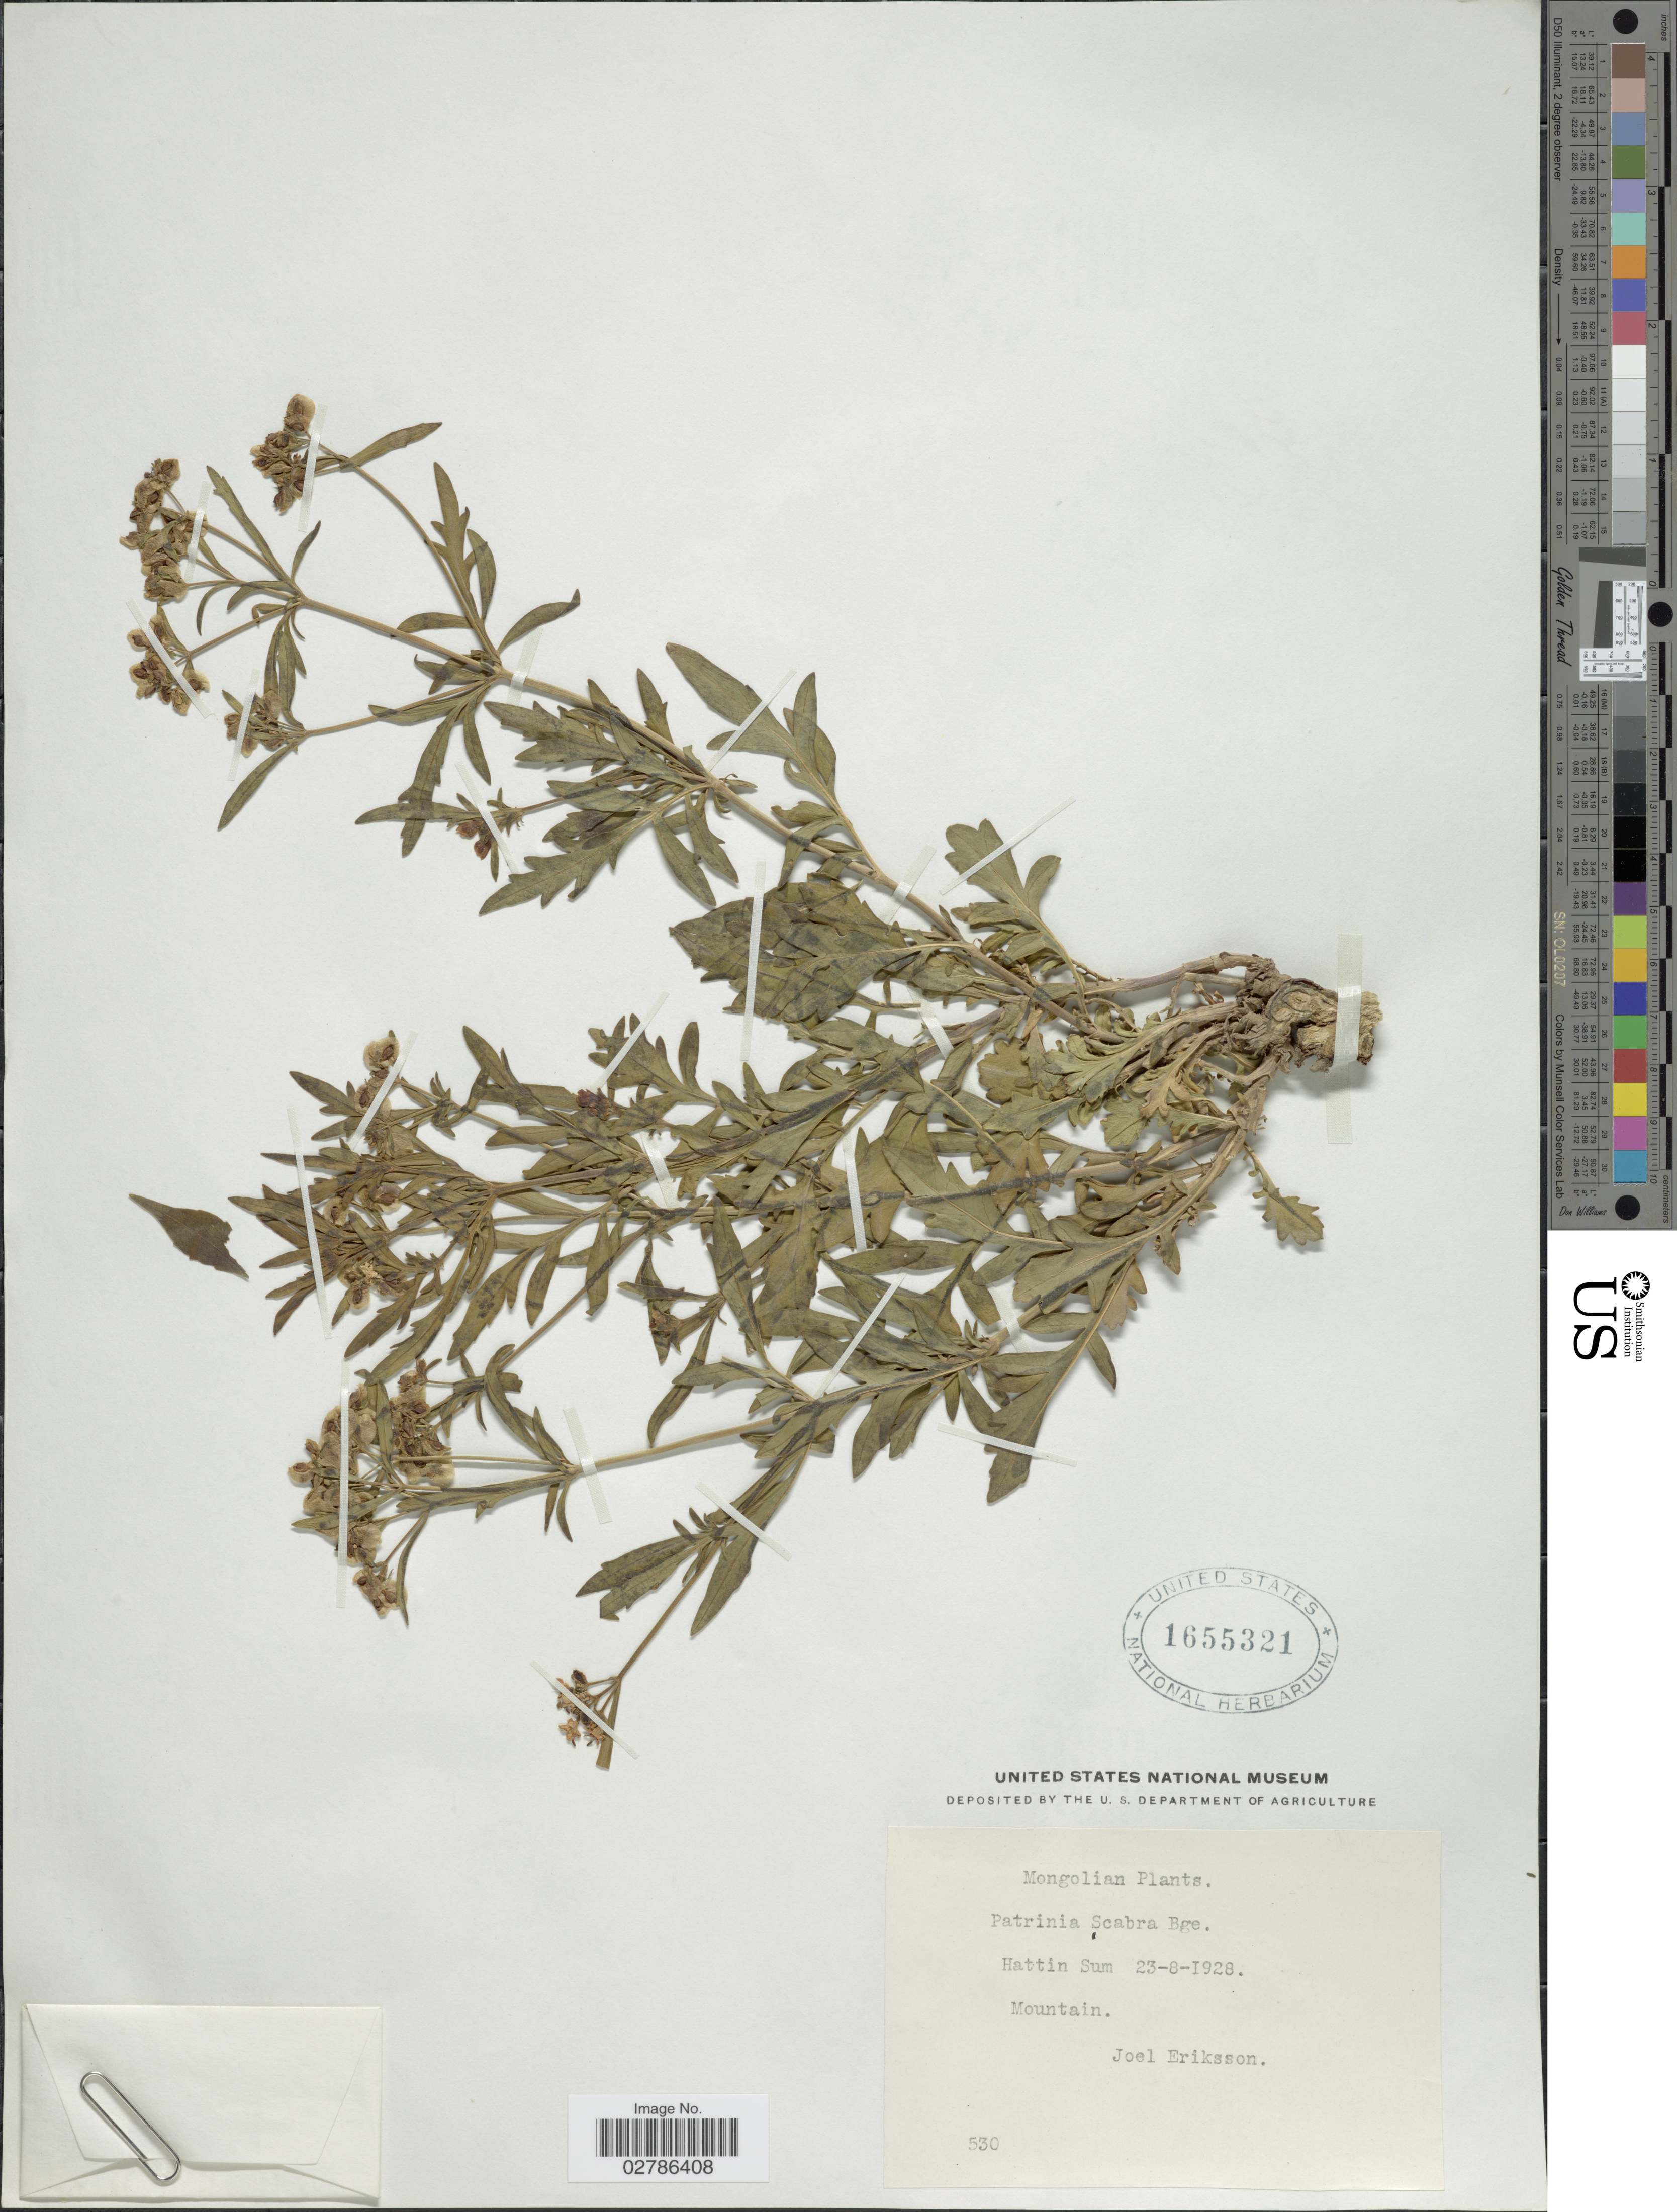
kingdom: Plantae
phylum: Tracheophyta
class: Magnoliopsida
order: Dipsacales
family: Caprifoliaceae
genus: Patrinia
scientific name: Patrinia scabra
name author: Bunge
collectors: J. Eriksson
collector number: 530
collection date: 1928-08-23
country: China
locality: Mongolian. Hattin Sum, Mountain.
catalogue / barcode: US 1655321